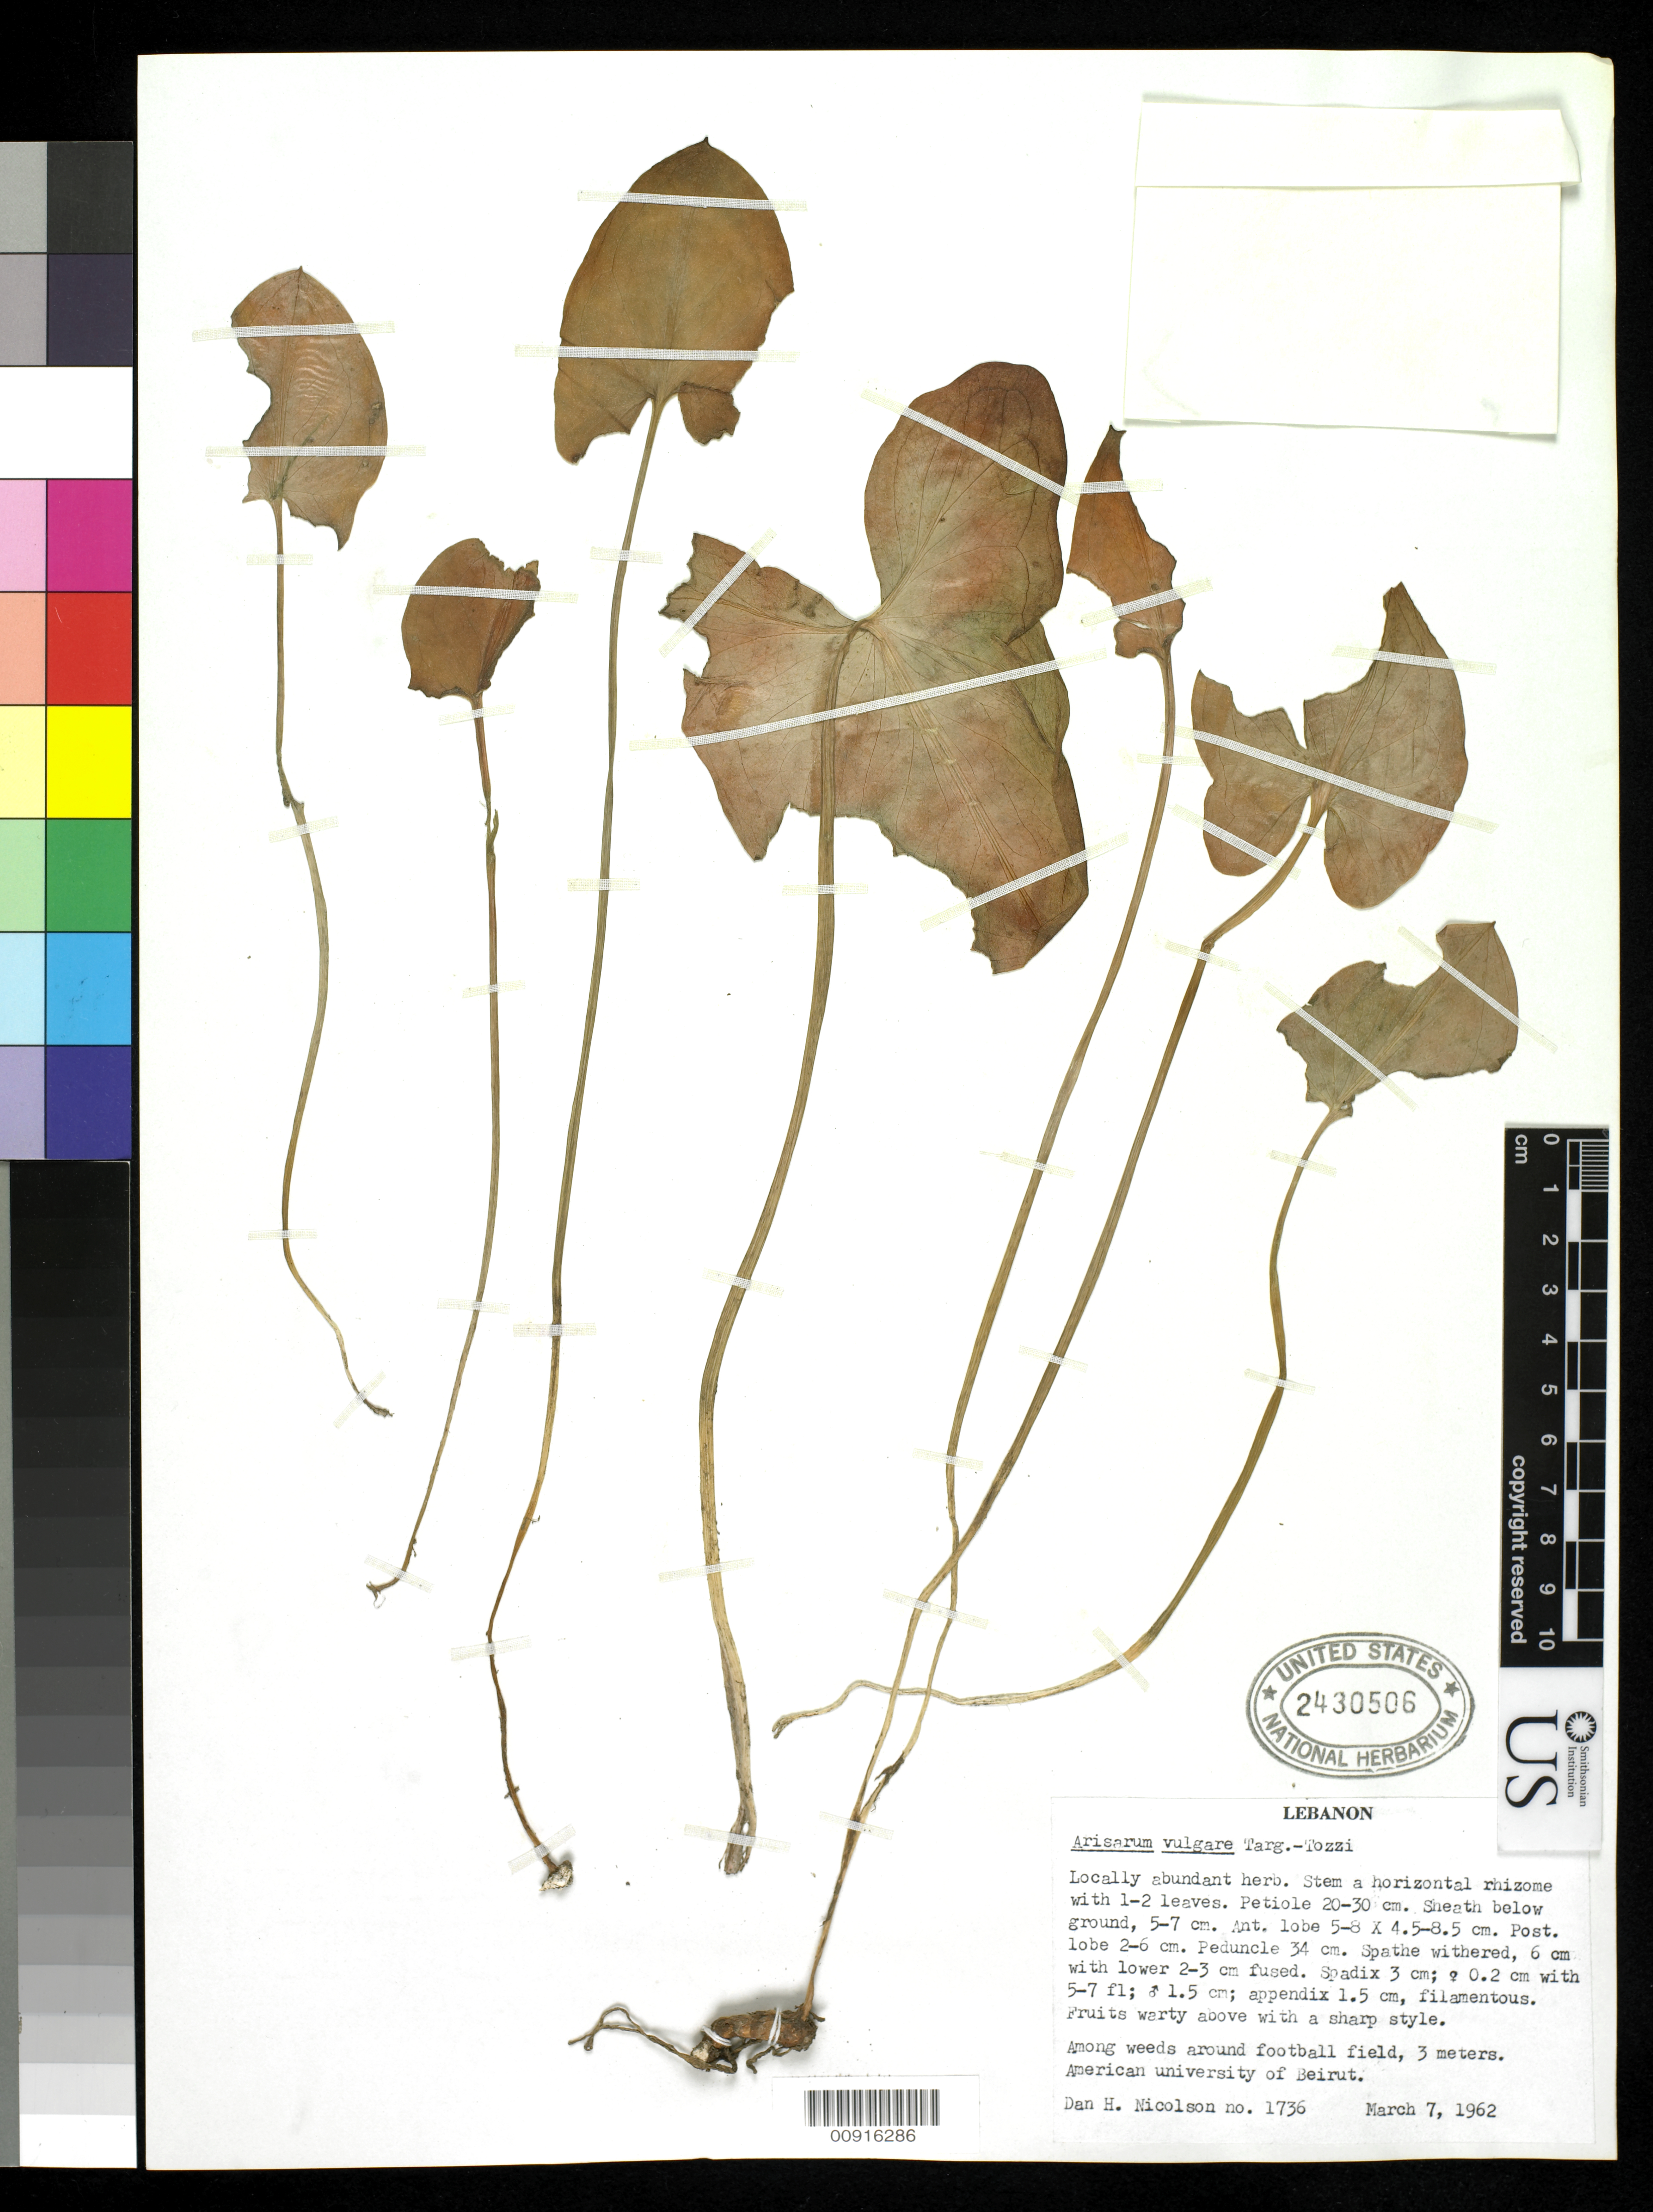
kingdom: Plantae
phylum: Tracheophyta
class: Liliopsida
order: Alismatales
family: Araceae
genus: Arisarum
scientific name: Arisarum vulgare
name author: Targ. Tozz.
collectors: D. H. Nicolson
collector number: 1736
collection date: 1962-03-07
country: Lebanon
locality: Beirut, Lebanon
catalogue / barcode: US 2430506